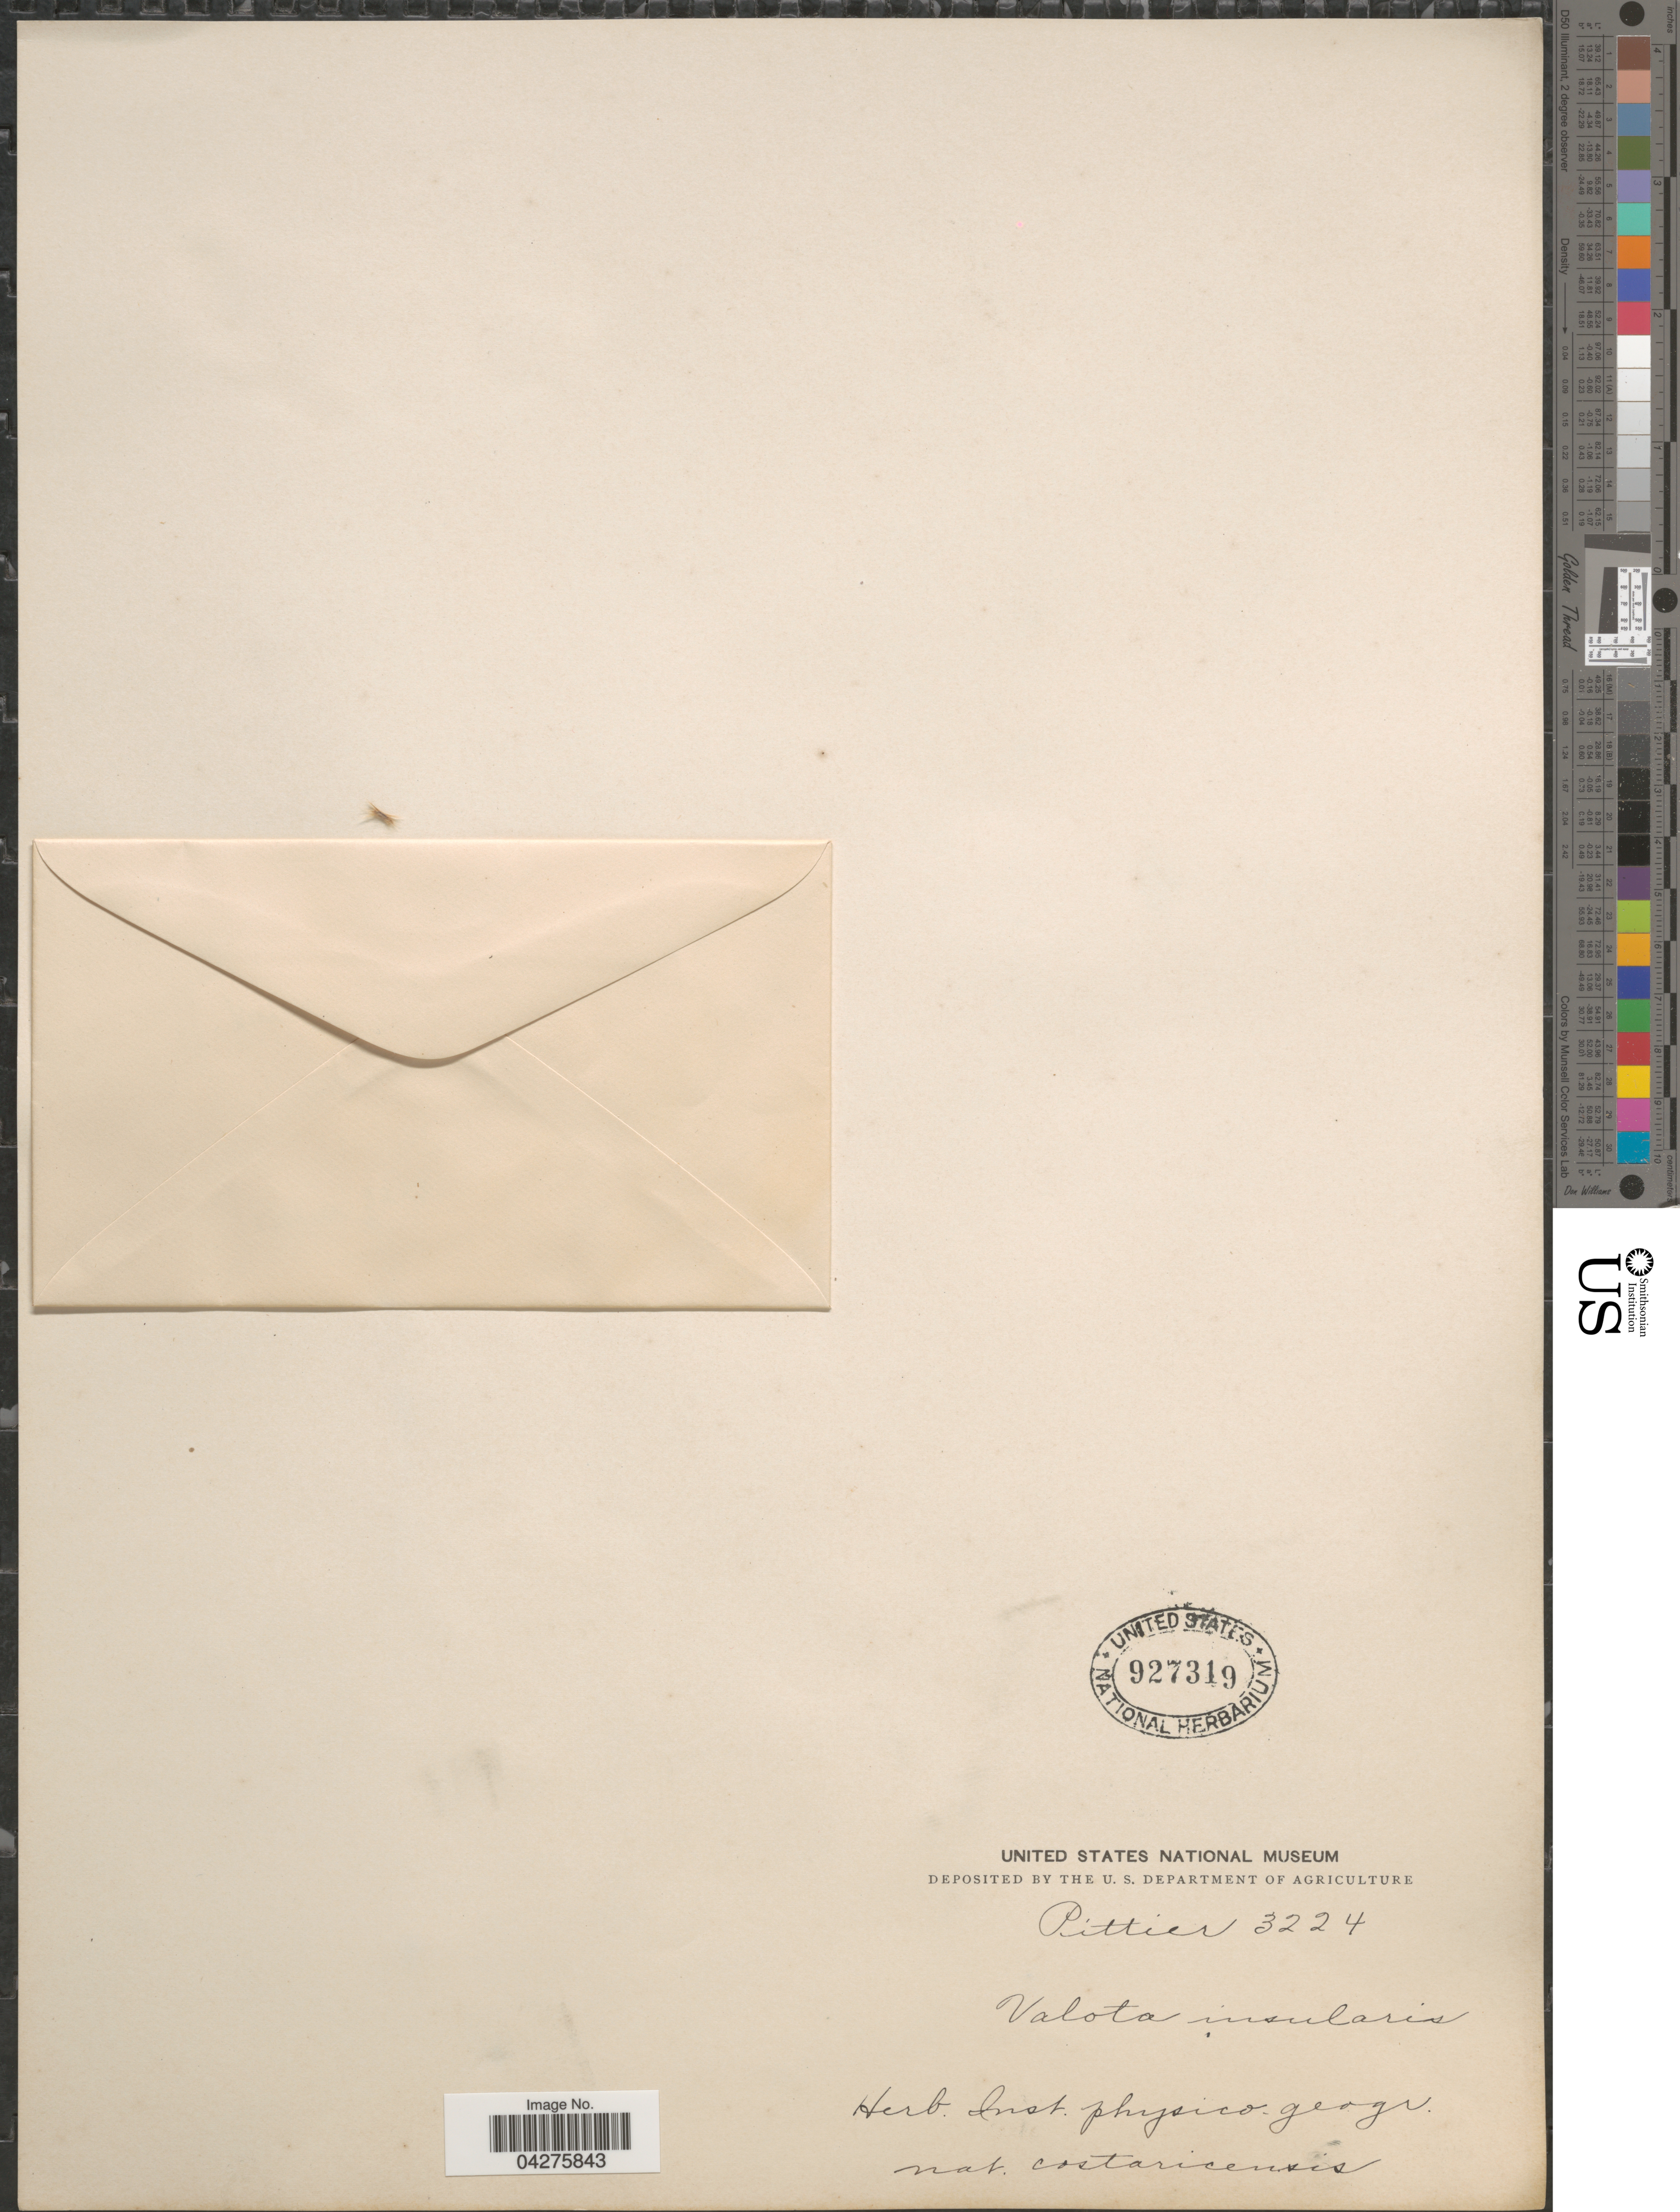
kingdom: Plantae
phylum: Tracheophyta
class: Liliopsida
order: Poales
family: Poaceae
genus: Digitaria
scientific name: Digitaria insularis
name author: (L.) Fedde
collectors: Pittier, --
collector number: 3224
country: Costa Rica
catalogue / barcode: US 927319